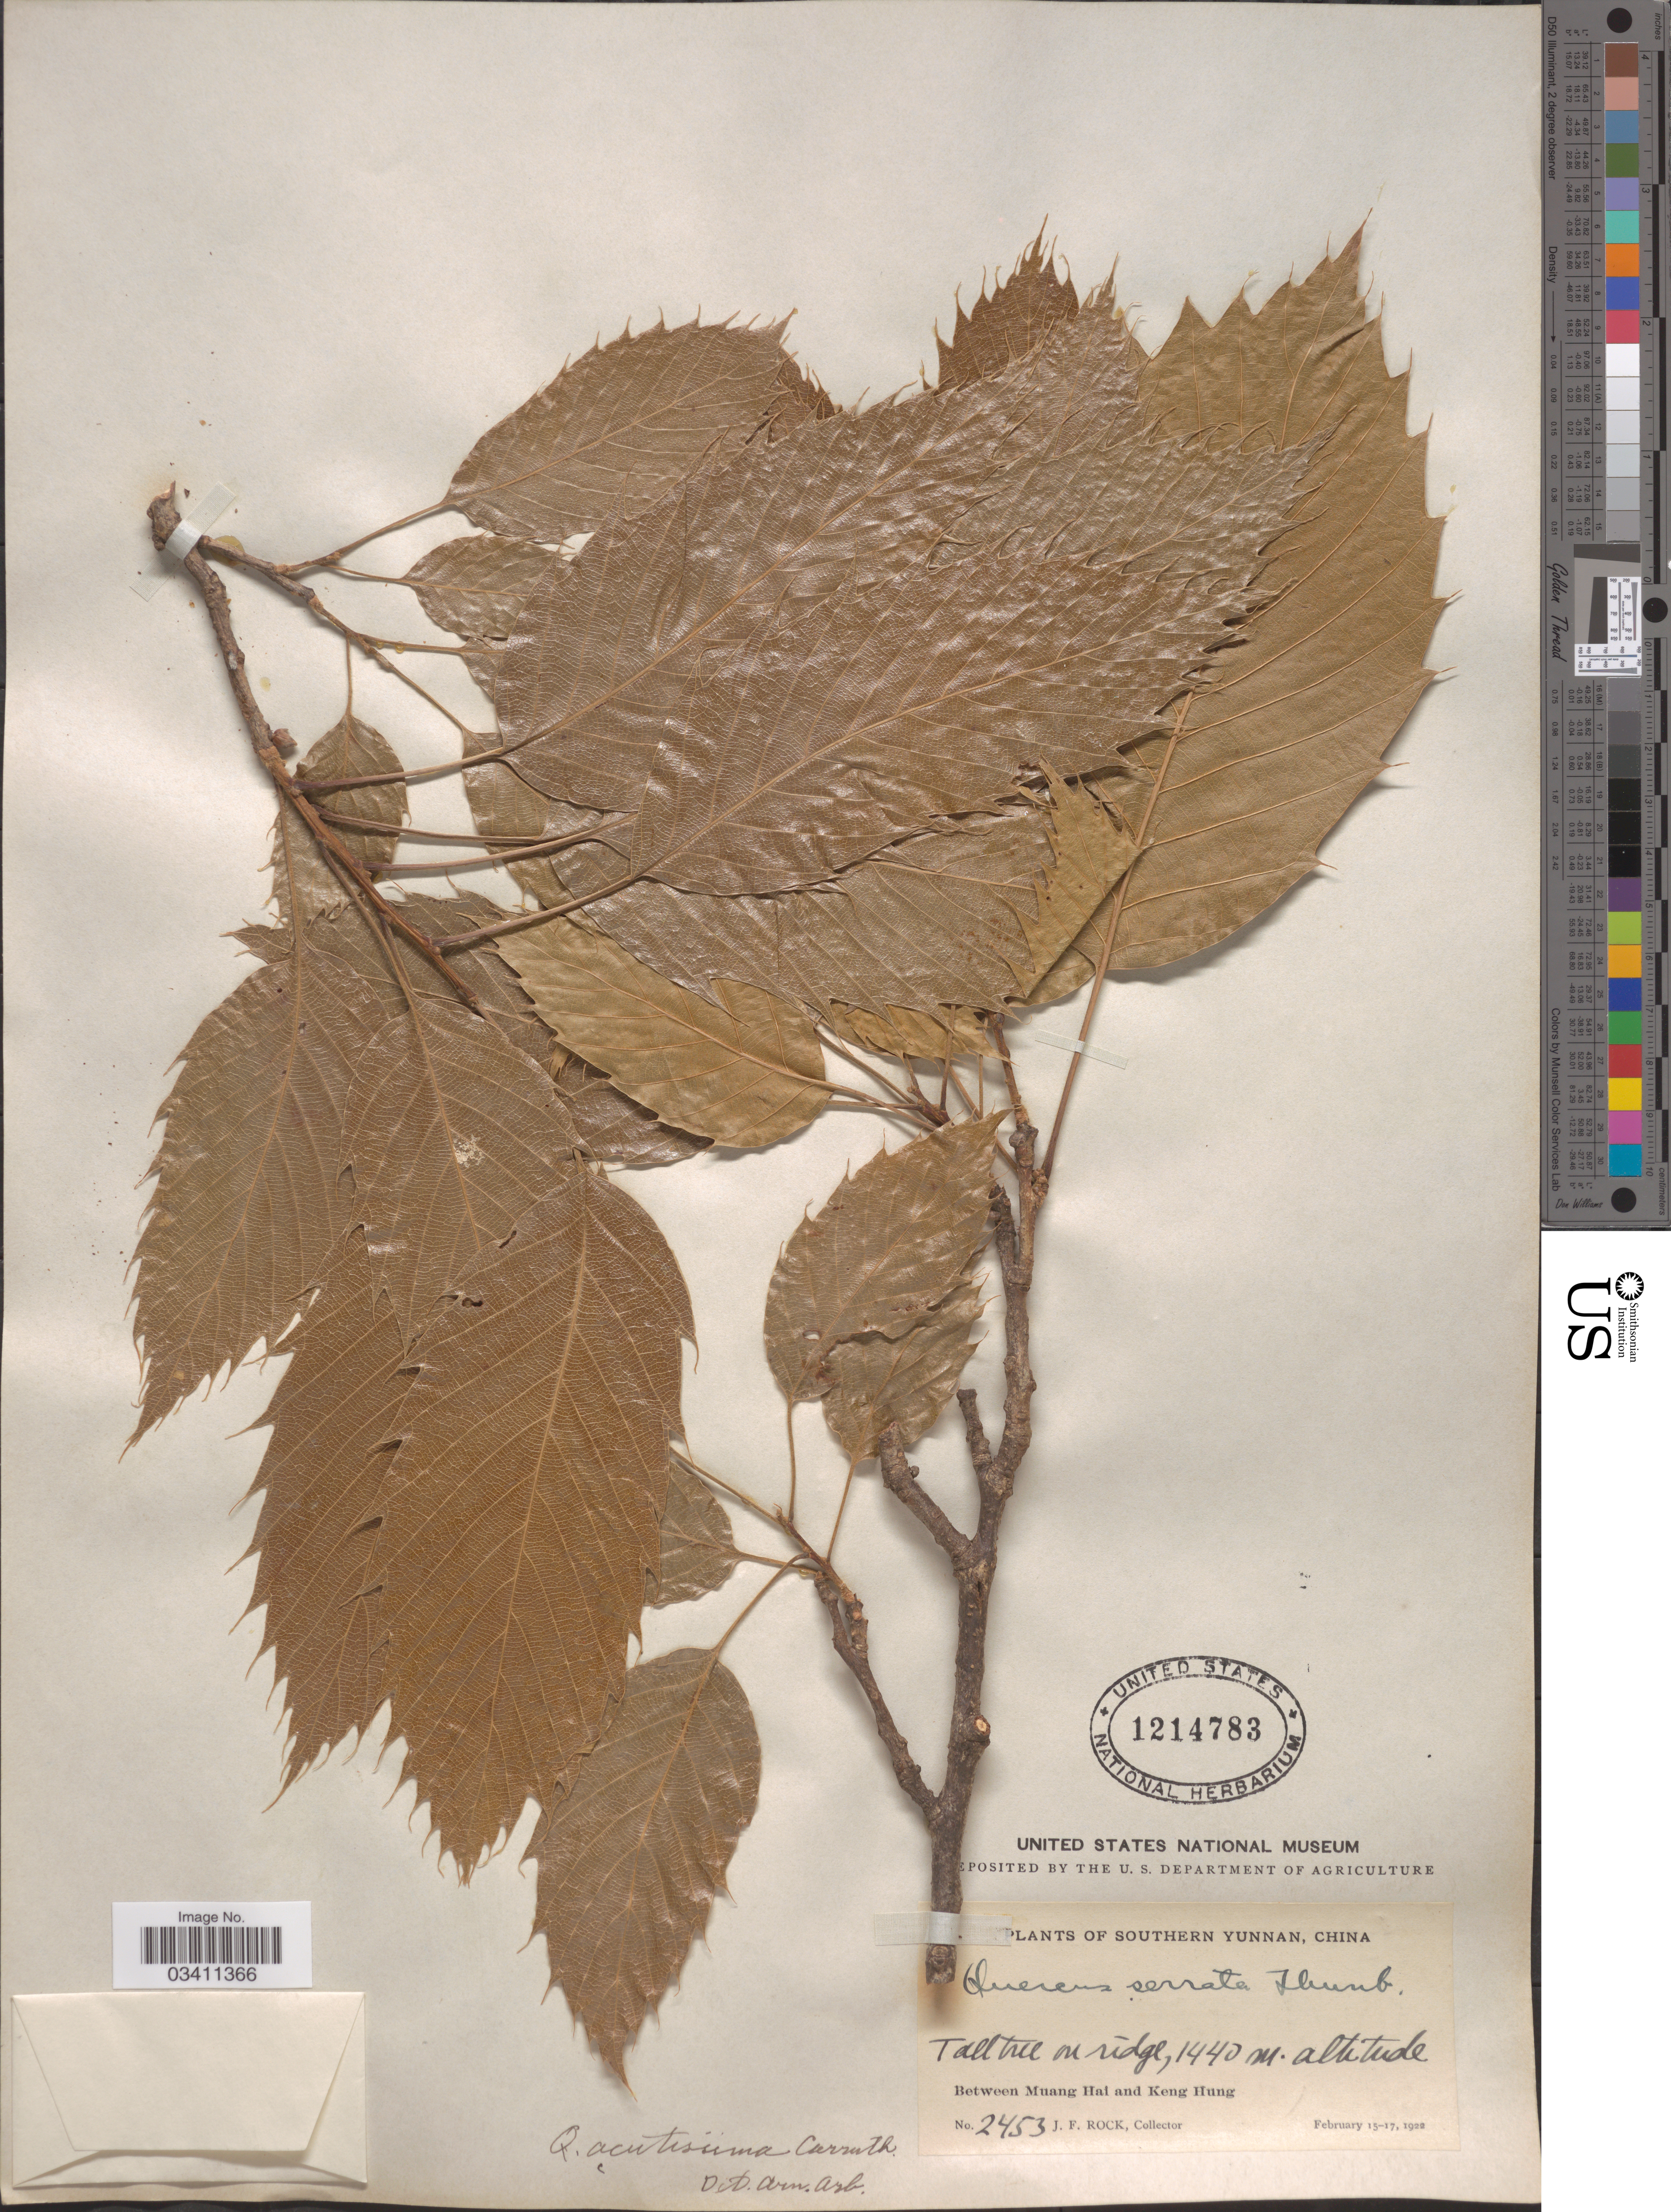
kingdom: Plantae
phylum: Tracheophyta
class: Magnoliopsida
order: Fagales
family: Fagaceae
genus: Quercus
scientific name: Quercus acutissima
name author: Carruth.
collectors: J. Rock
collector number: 2453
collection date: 1922-02-15/1922-02-17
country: China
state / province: Yunnan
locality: Southern Yunnan. Between Muang Hai and Keng Hung.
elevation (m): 1440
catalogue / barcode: US 1214783